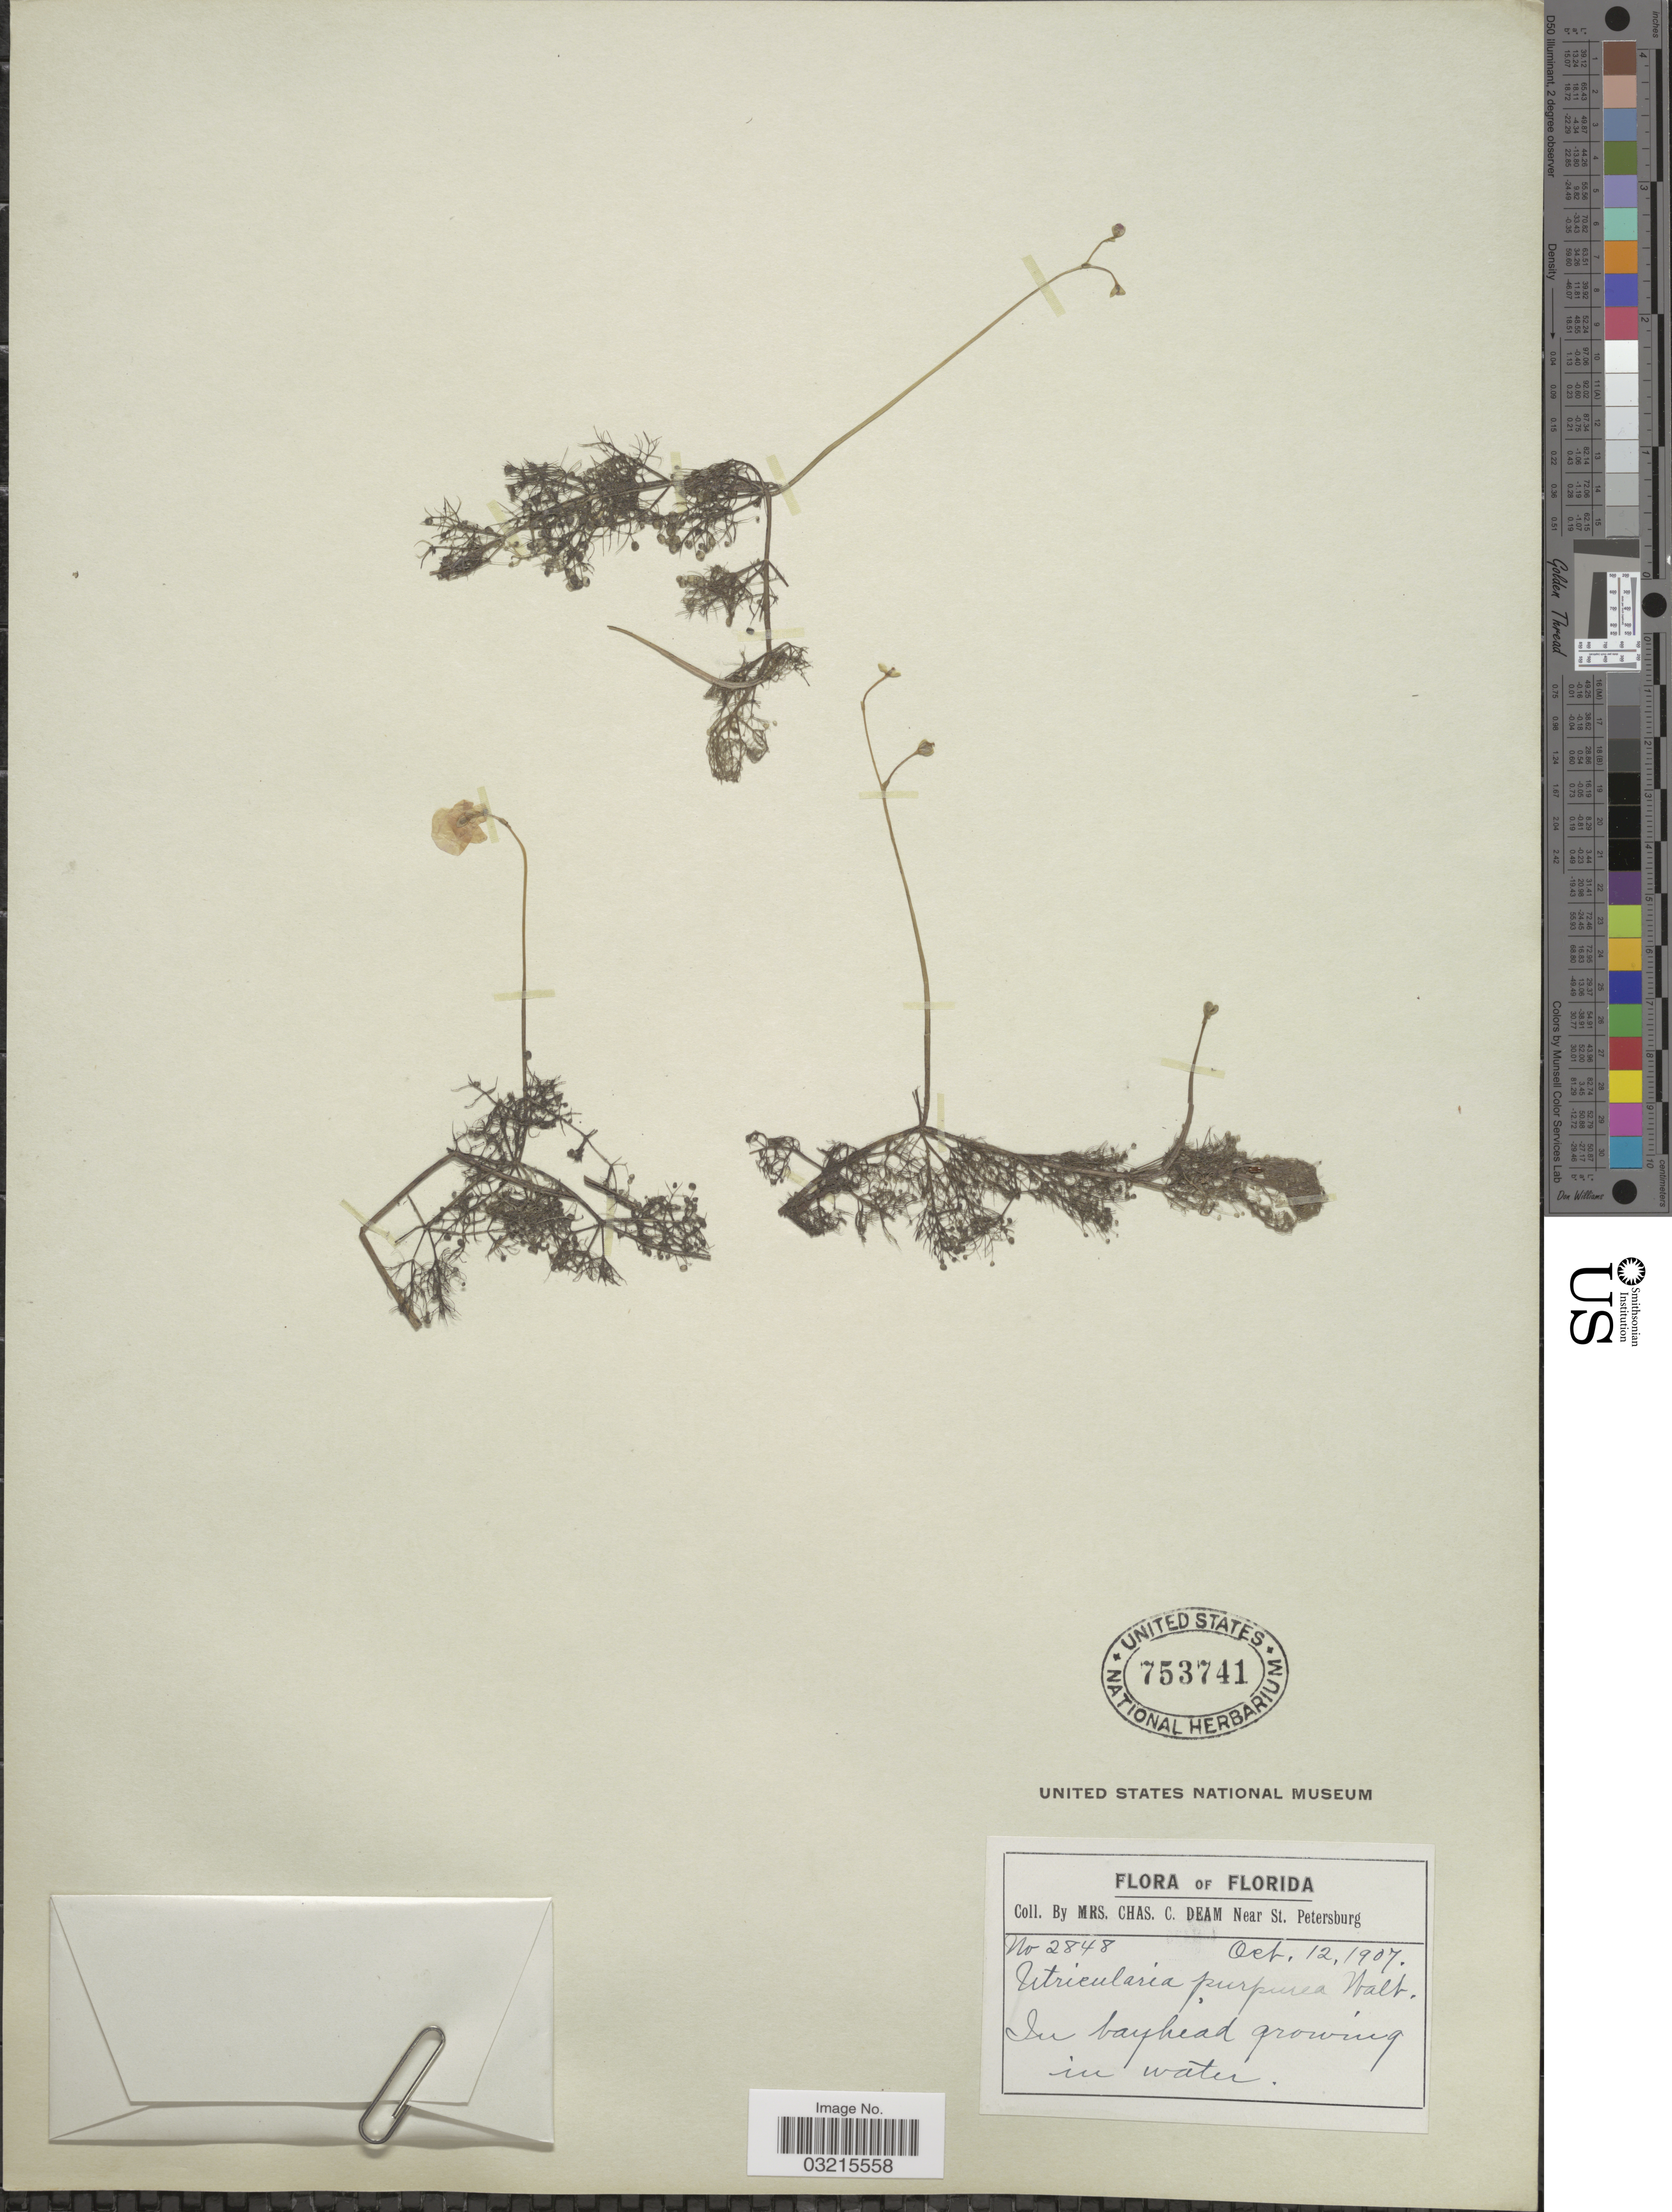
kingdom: Plantae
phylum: Tracheophyta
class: Magnoliopsida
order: Lamiales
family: Lentibulariaceae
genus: Utricularia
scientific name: Utricularia purpurea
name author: Walter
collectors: C. Deam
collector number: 2848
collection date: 1907-10-12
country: United States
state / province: Florida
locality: Near St. Petersburg.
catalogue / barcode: US 753741